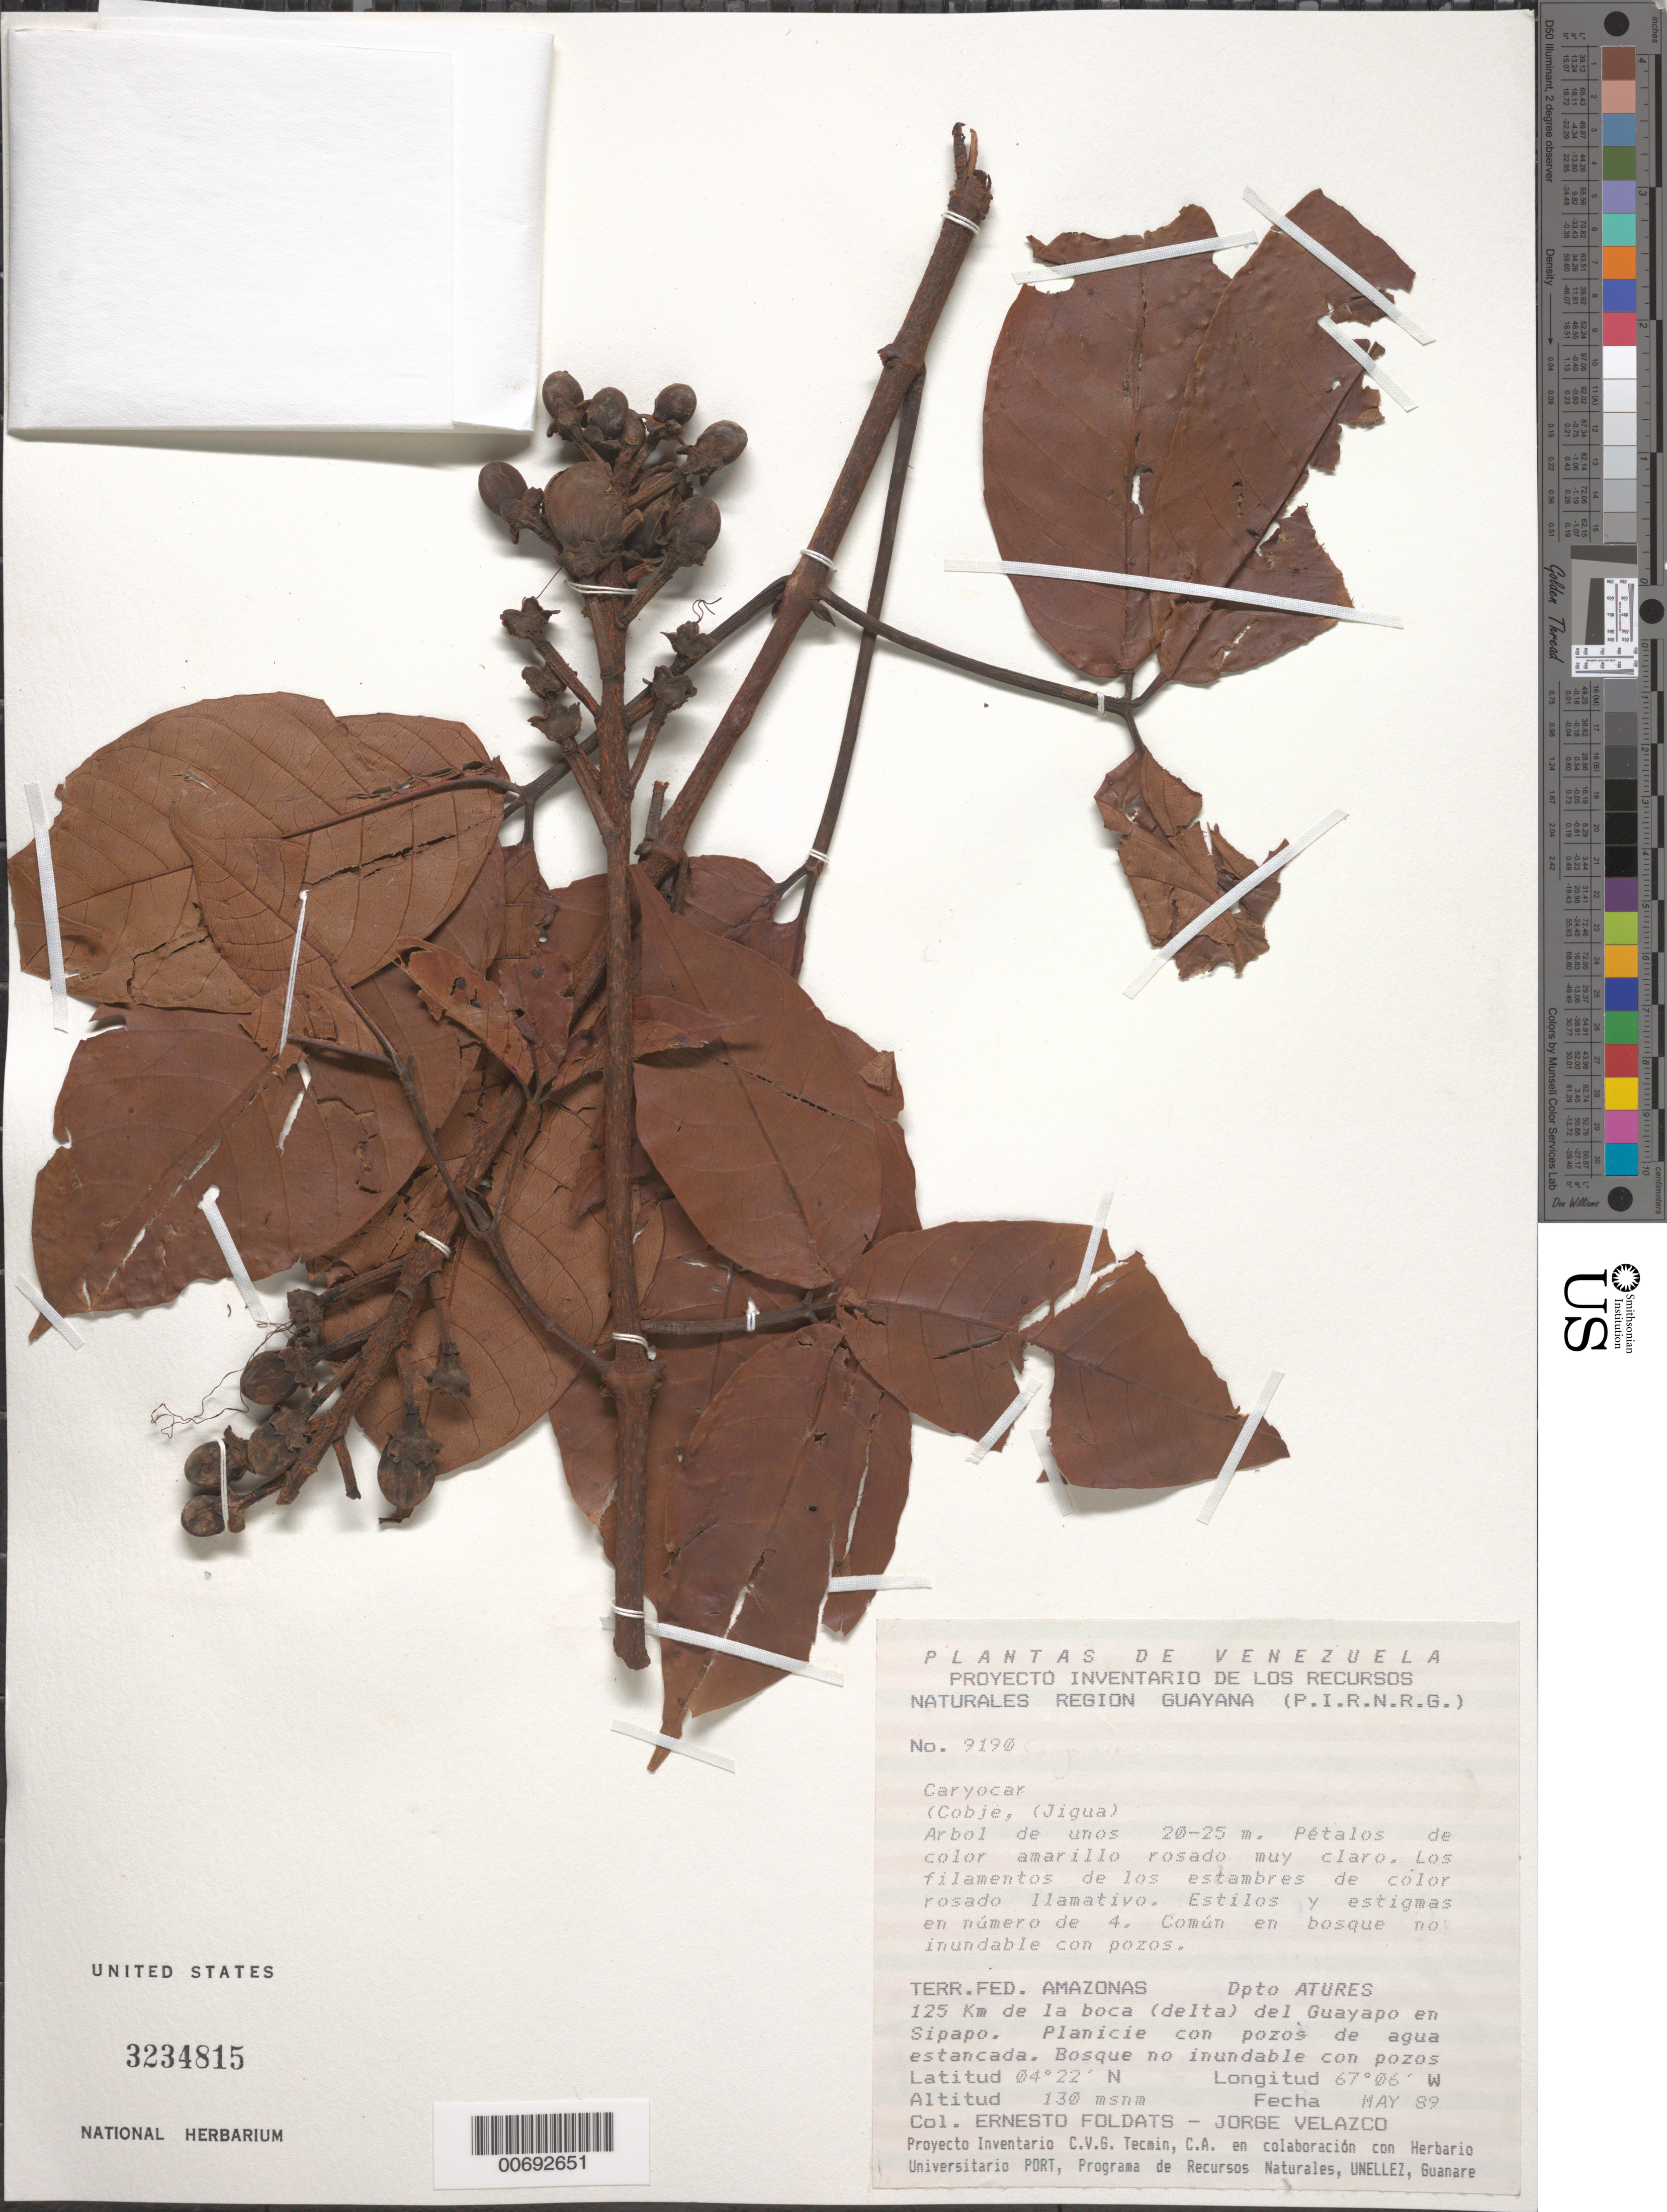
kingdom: Plantae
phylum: Tracheophyta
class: Magnoliopsida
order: Malpighiales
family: Caryocaraceae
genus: Caryocar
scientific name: Caryocar sp.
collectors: E. Foldats & J. Velazco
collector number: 9190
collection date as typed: May-89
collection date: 1989-05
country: Venezuela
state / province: Amazonas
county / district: Atures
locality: Río Guayapo en Sipapo, 125 km de la boca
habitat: Bosque no inundable con pozos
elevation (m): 130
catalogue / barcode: US 3234815